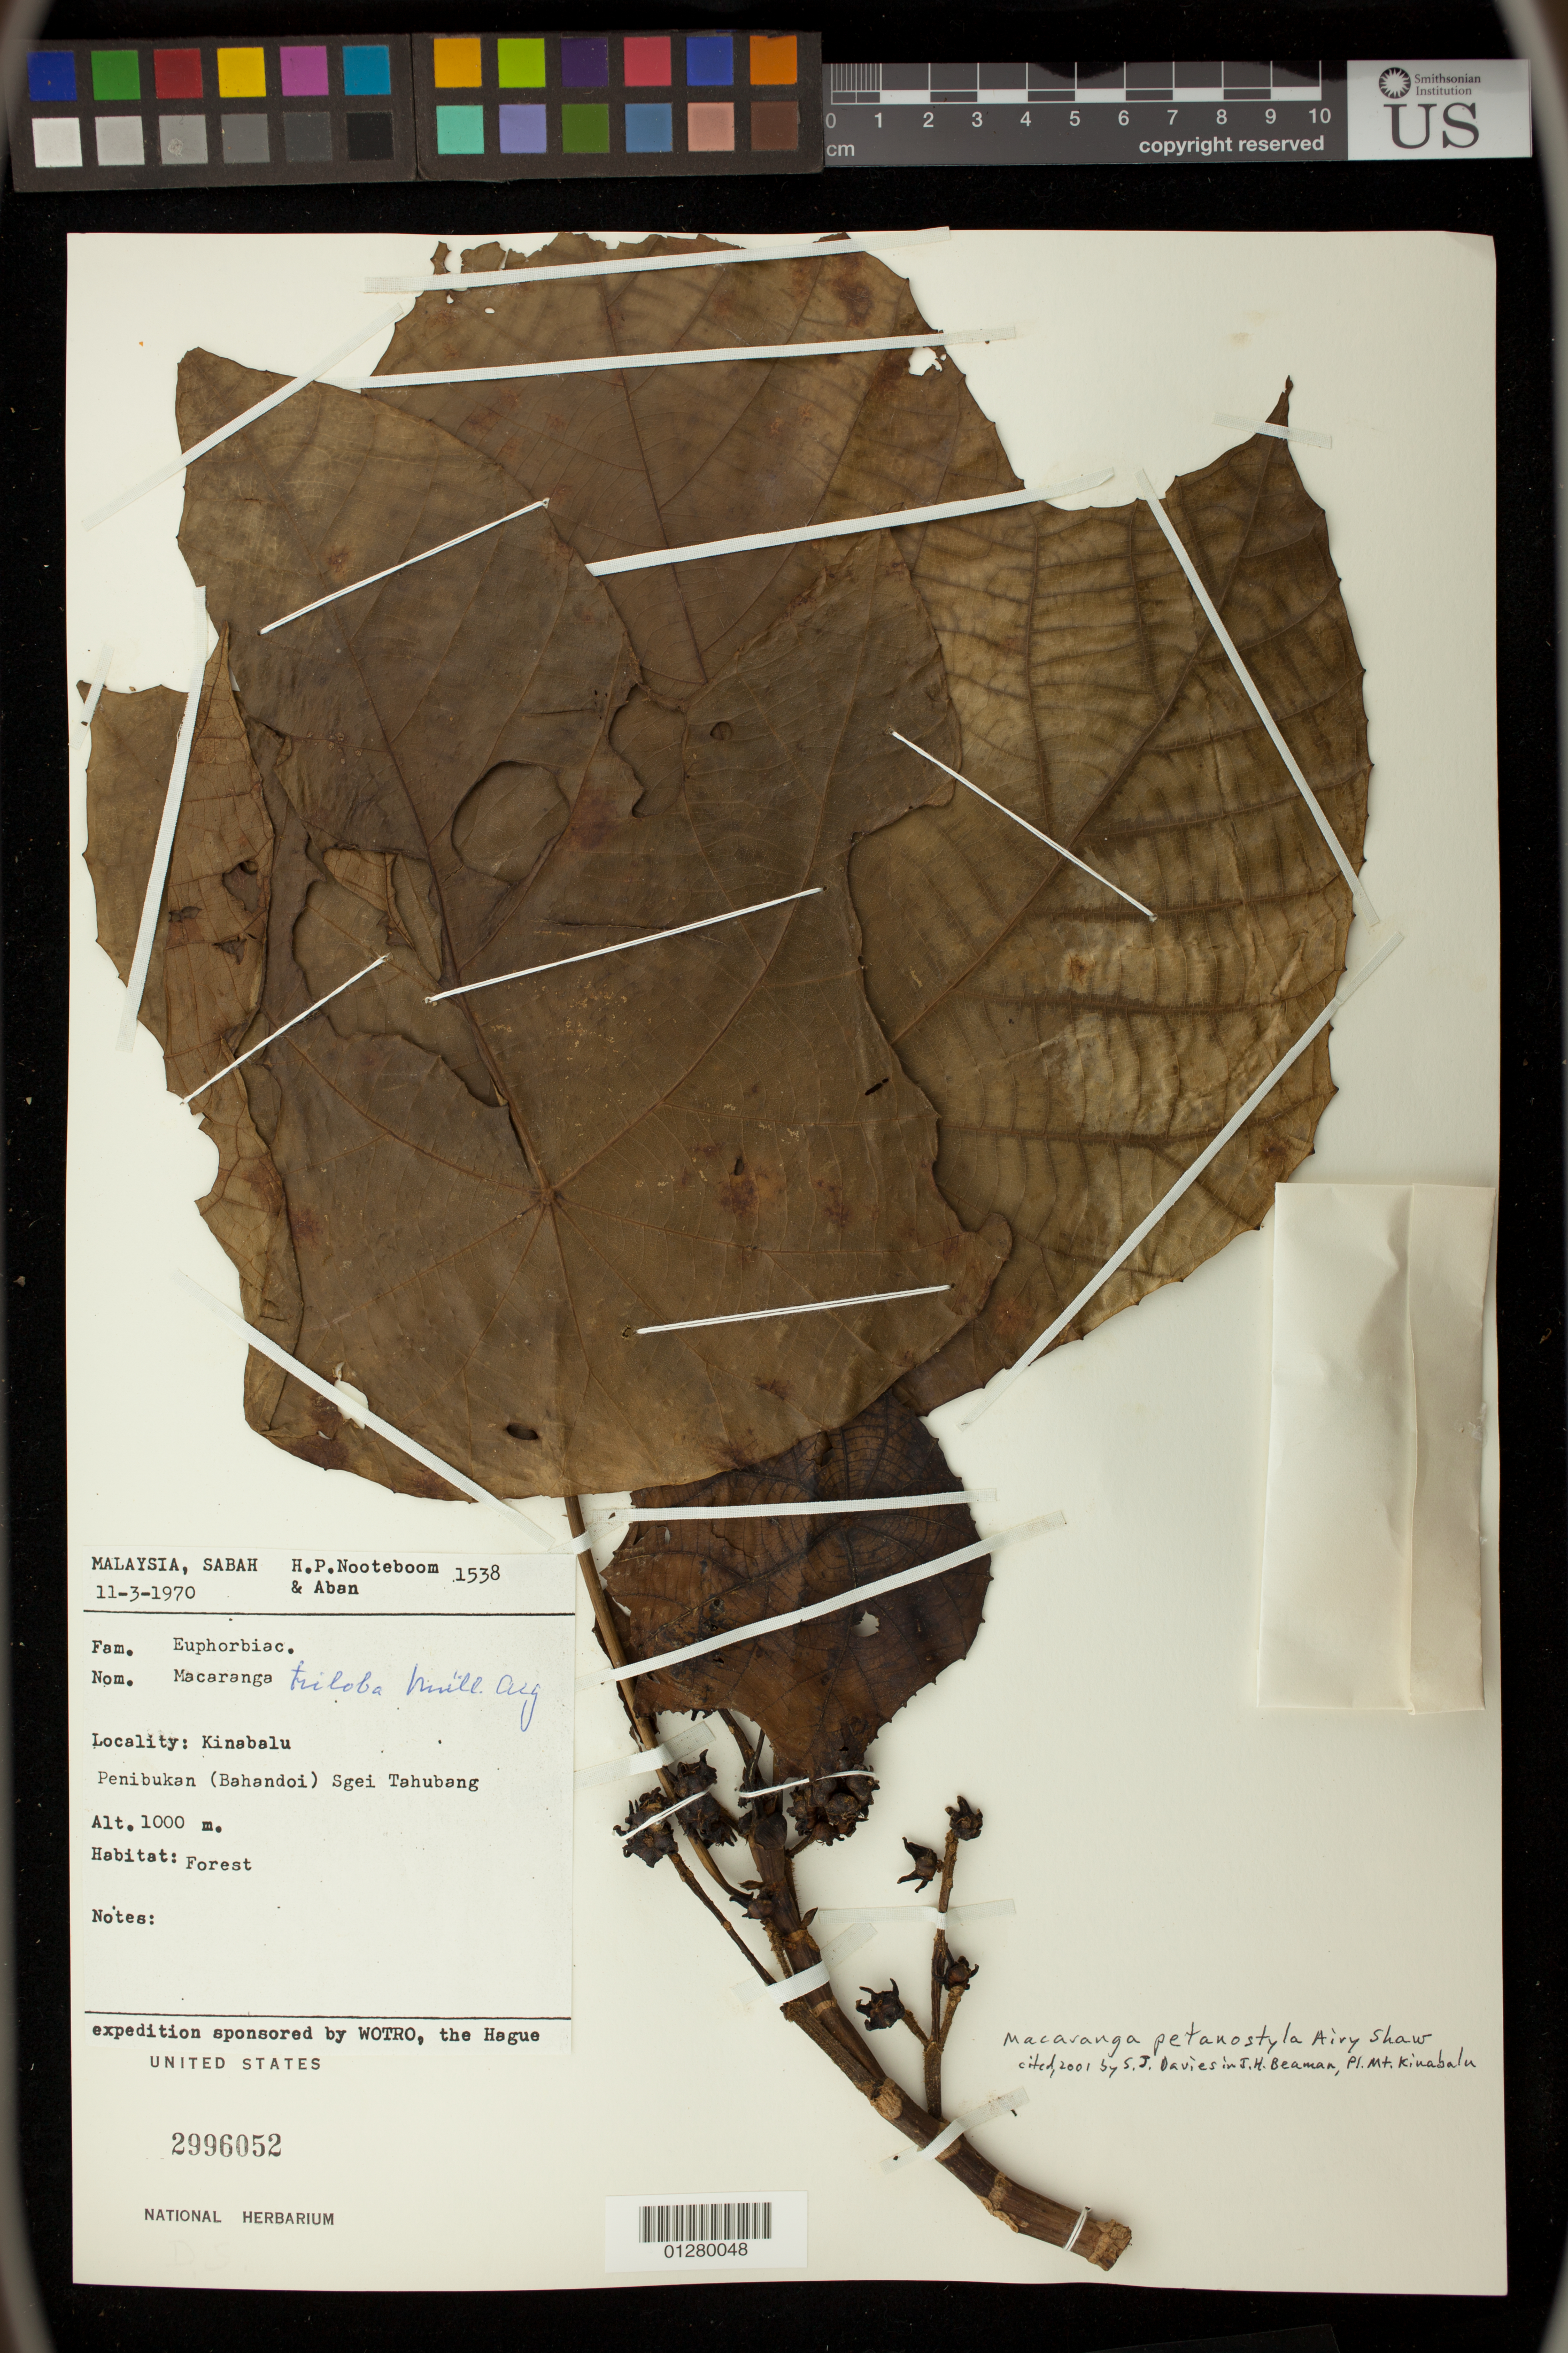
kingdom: Plantae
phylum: Tracheophyta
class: Magnoliopsida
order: Malpighiales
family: Euphorbiaceae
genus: Macaranga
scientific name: Macaranga petanostyla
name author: Airy Shaw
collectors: H. P. Nooteboom & -- Aban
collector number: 1538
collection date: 1970-03-11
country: Malaysia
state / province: Sabah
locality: Kinabalu; Penibukan (Bahandoi) Sgei Tahubang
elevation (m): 1000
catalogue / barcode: US 2996052